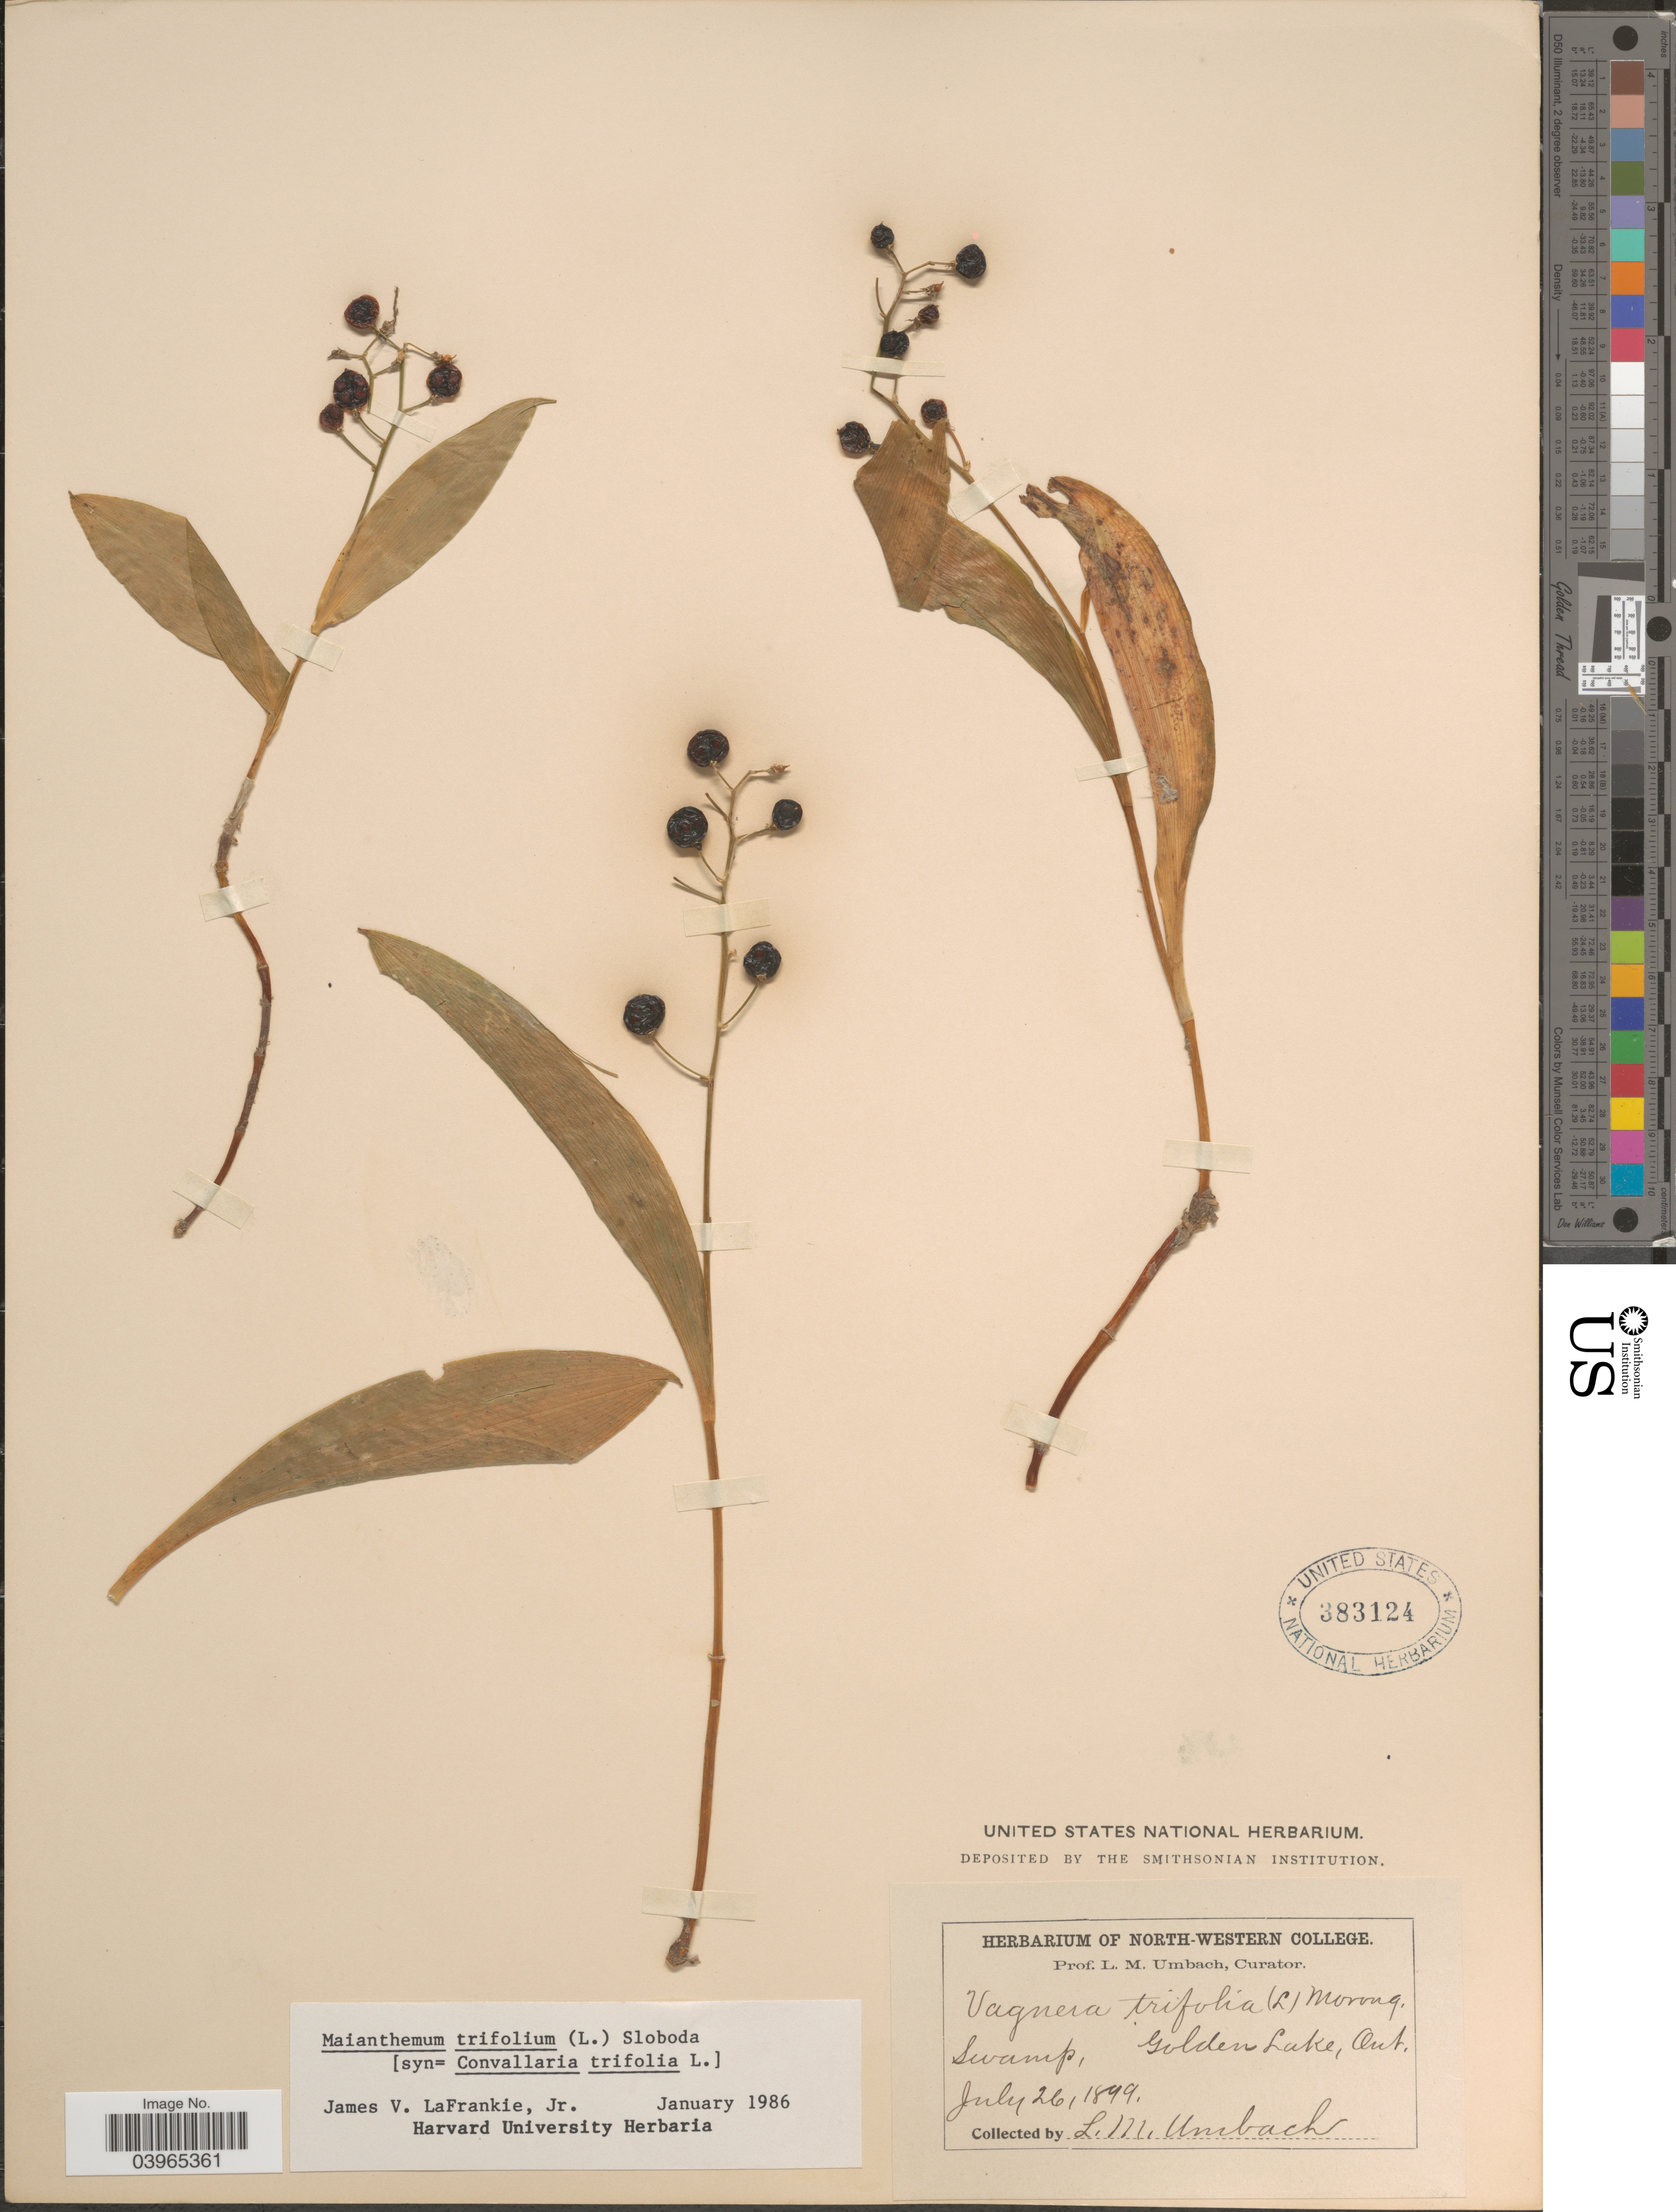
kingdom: Plantae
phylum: Tracheophyta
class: Liliopsida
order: Asparagales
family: Asparagaceae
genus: Maianthemum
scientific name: Maianthemum trifolium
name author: (L.) Sloboda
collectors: L. M. Umbach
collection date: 1899-07-26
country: Canada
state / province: Ontario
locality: Golden Lake.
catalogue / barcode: US 383124